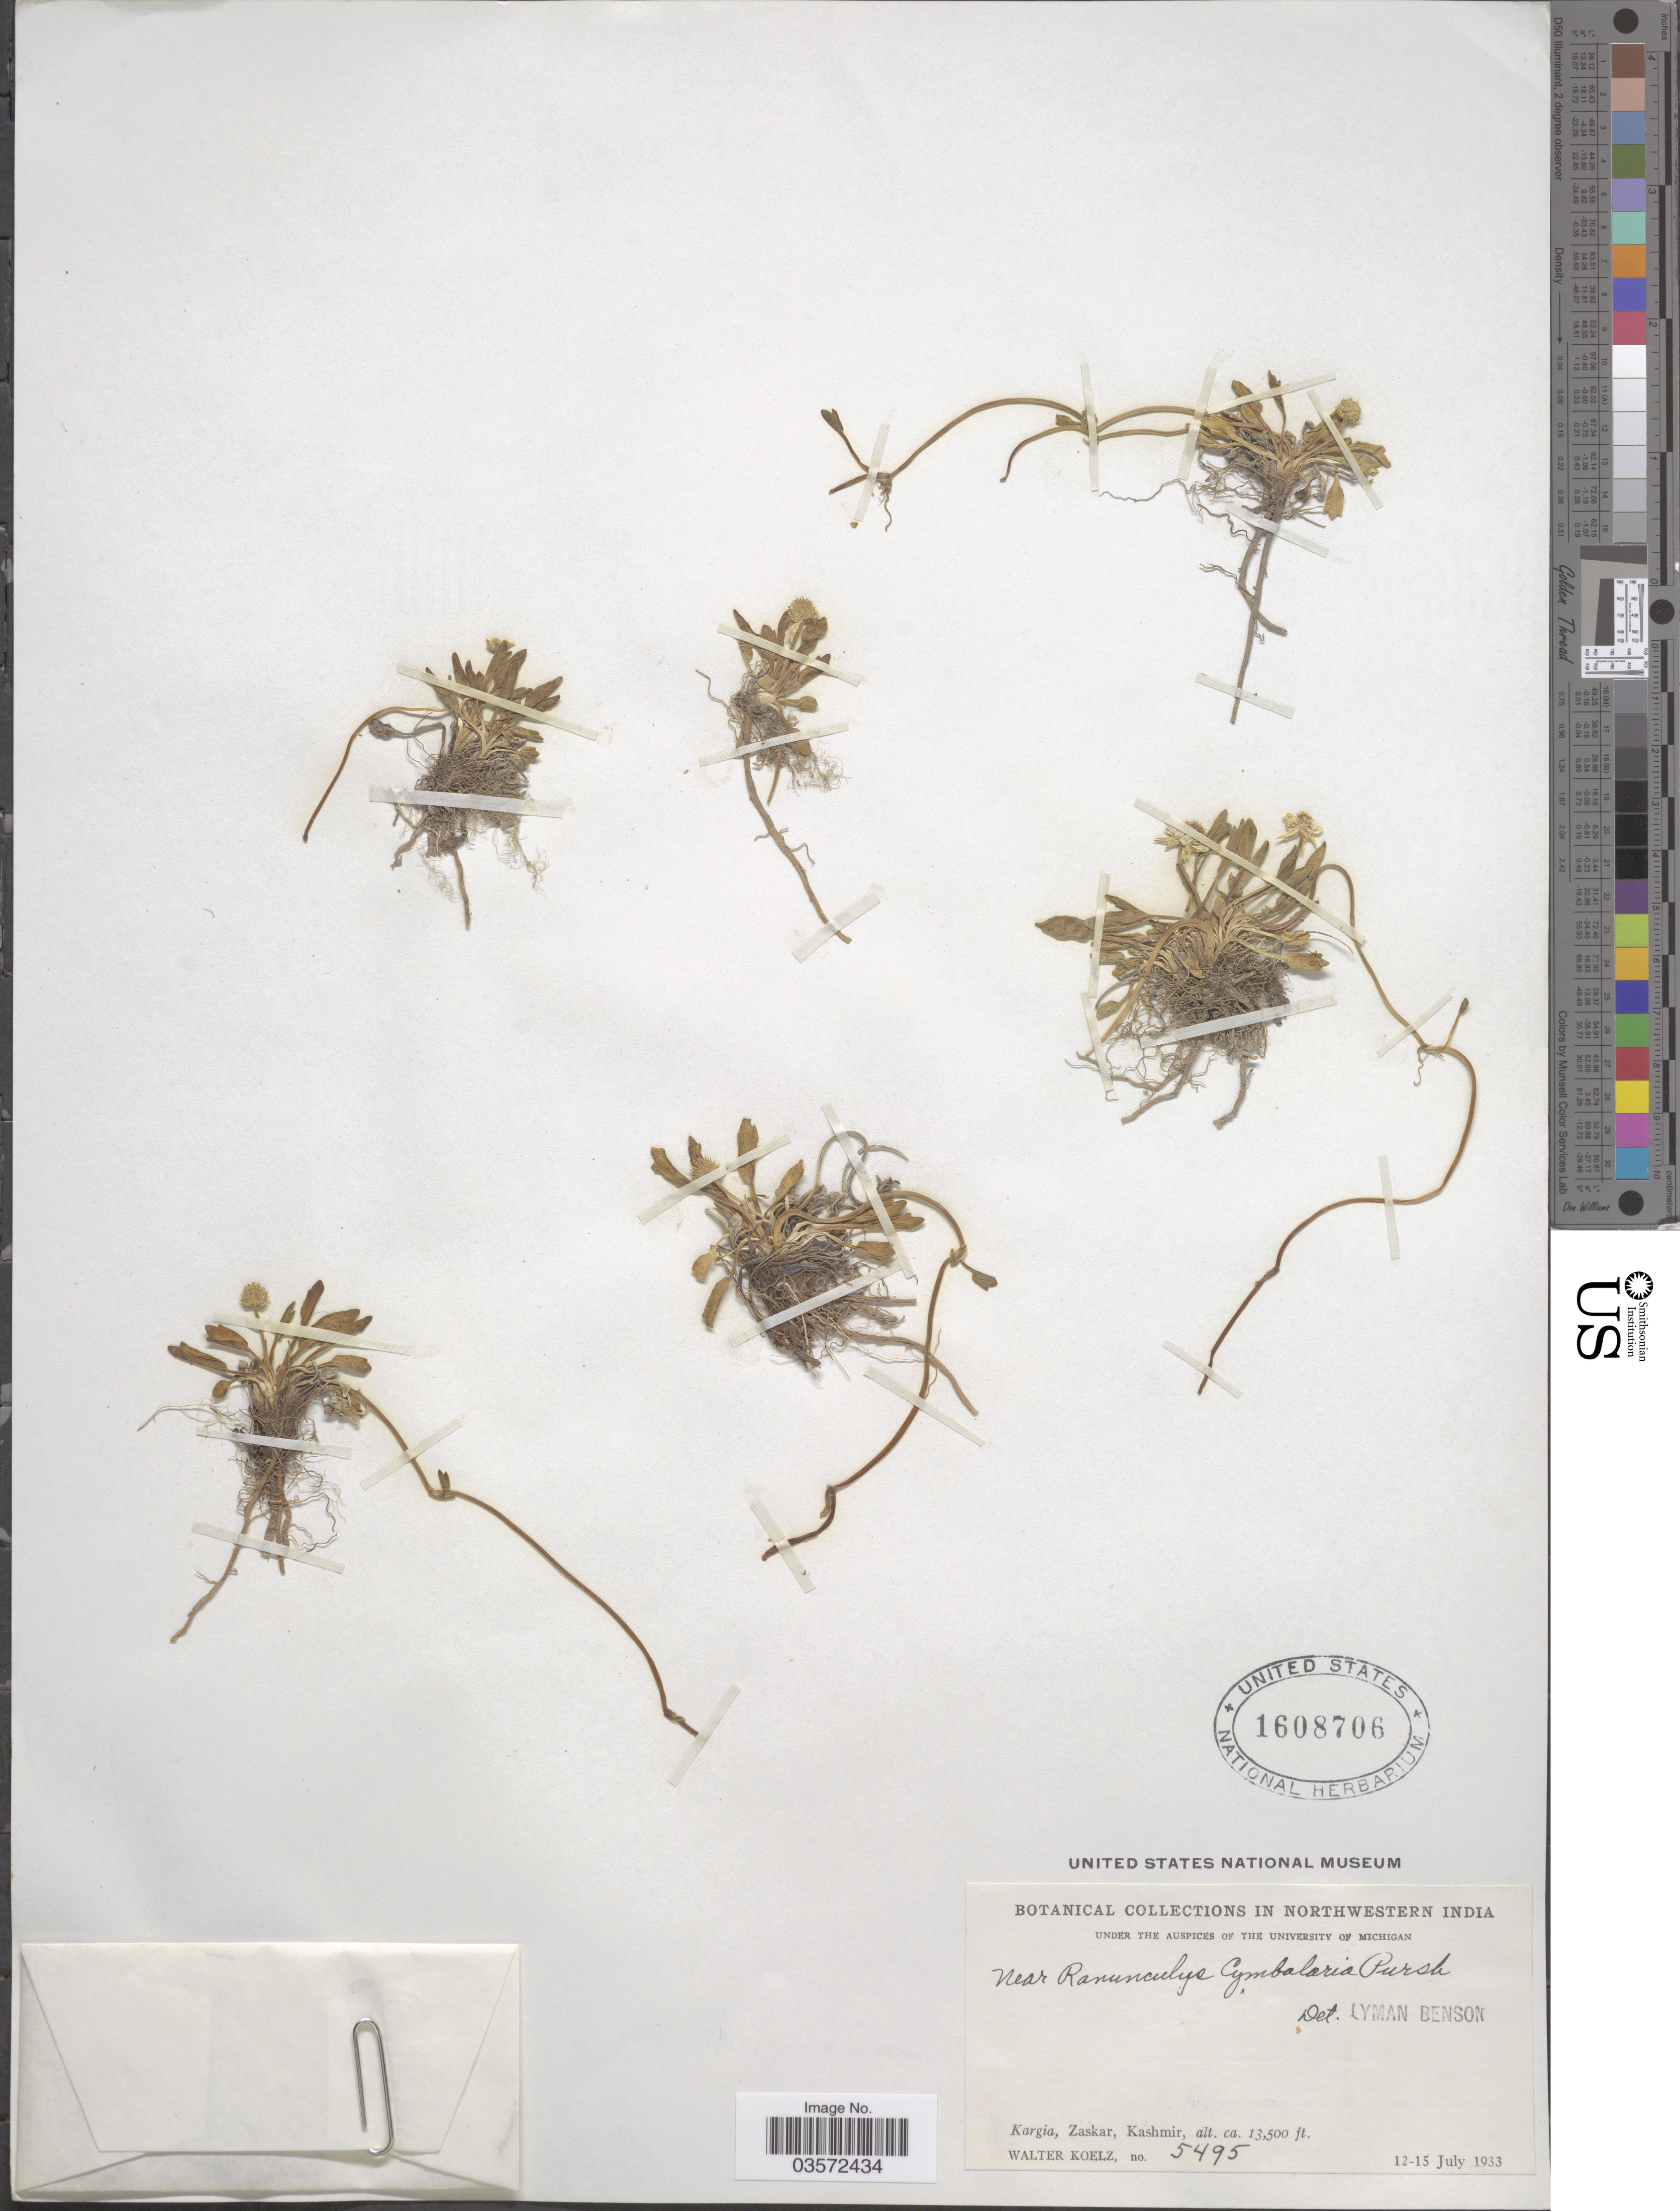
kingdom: Plantae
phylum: Tracheophyta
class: Magnoliopsida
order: Ranunculales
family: Ranunculaceae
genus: Halerpestes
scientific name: Halerpestes cymbalaria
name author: (Pursh) Greene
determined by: Strong, M. T., (US), Smithsonian Institution - National Museum of Natural History (UNITED STATES)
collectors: W. N. Koelz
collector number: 5495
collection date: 1933-07-12/1933-07-15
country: India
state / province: Jammu and Kashmir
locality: Northwestern India. Kargia, Zaskar, Kashmir.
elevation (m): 4115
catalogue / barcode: US 1608706